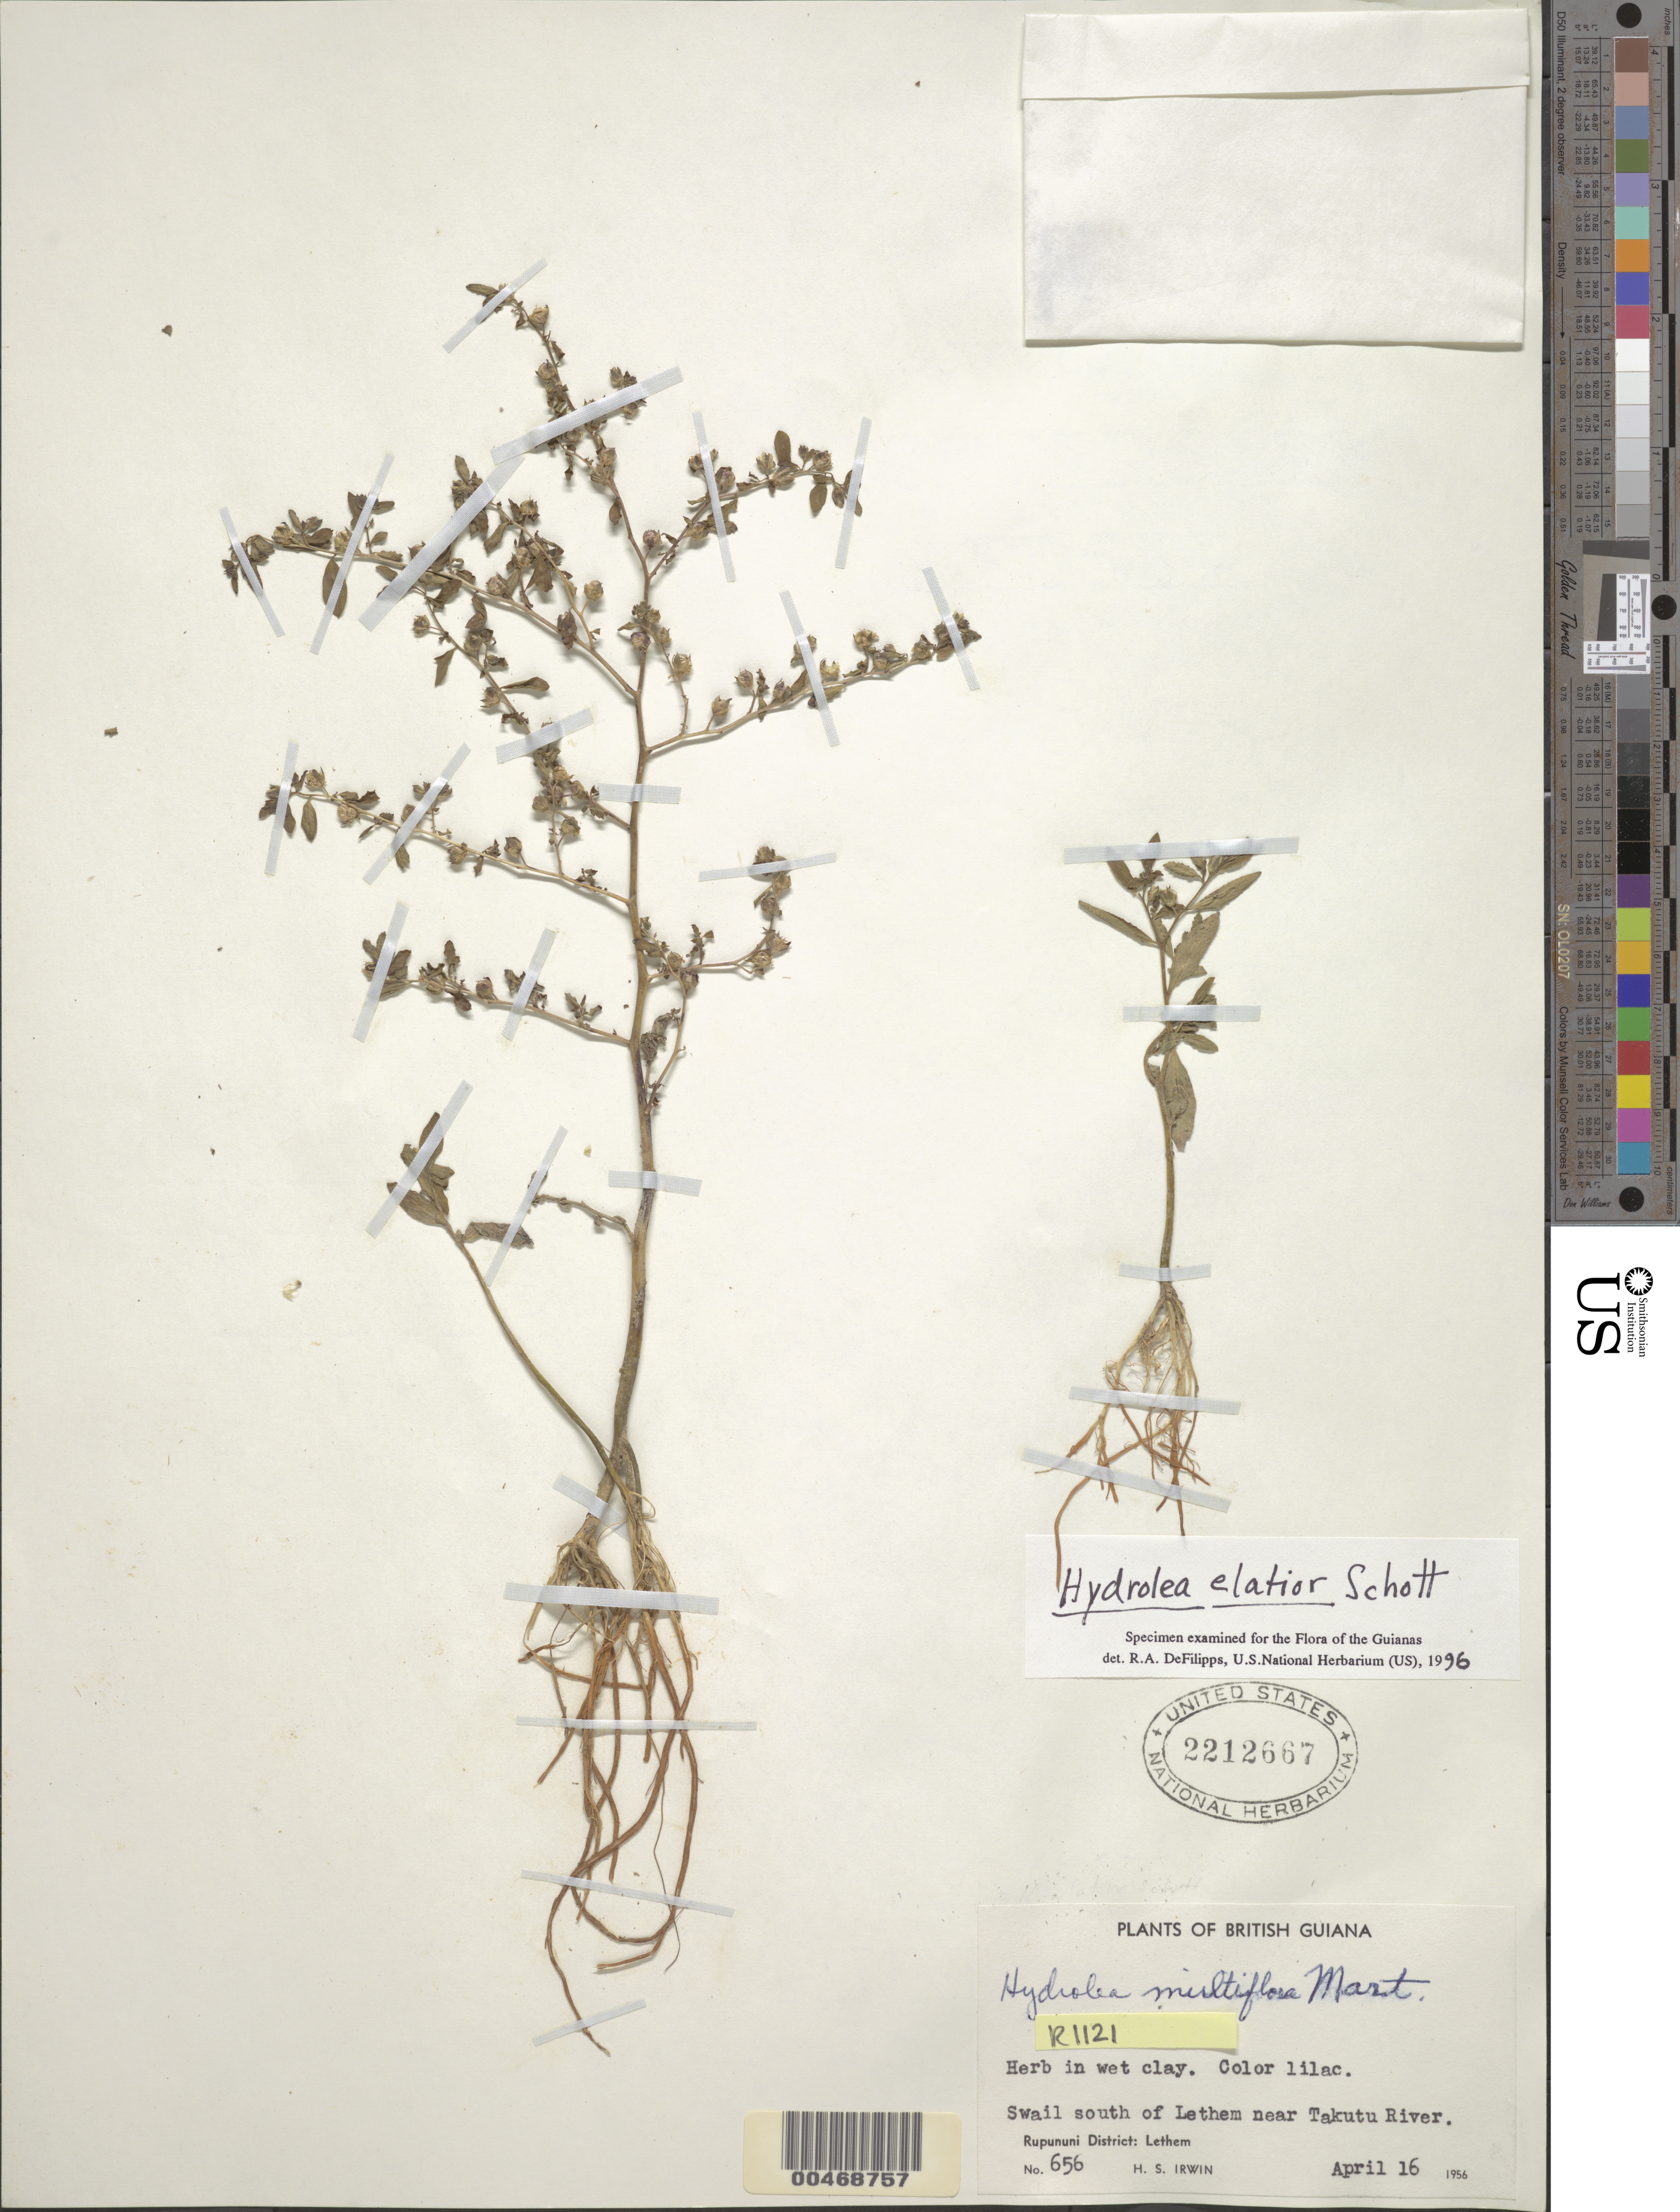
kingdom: Plantae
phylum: Tracheophyta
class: Magnoliopsida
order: Solanales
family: Hydroleaceae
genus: Hydrolea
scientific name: Hydrolea elatior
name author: Schott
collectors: H. Irwin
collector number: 656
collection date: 1956-04-16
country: Guyana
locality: British Guiana. Swail south of Lethem near Takutu River. Rupununi District: Lethem.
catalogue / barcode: US 2212667